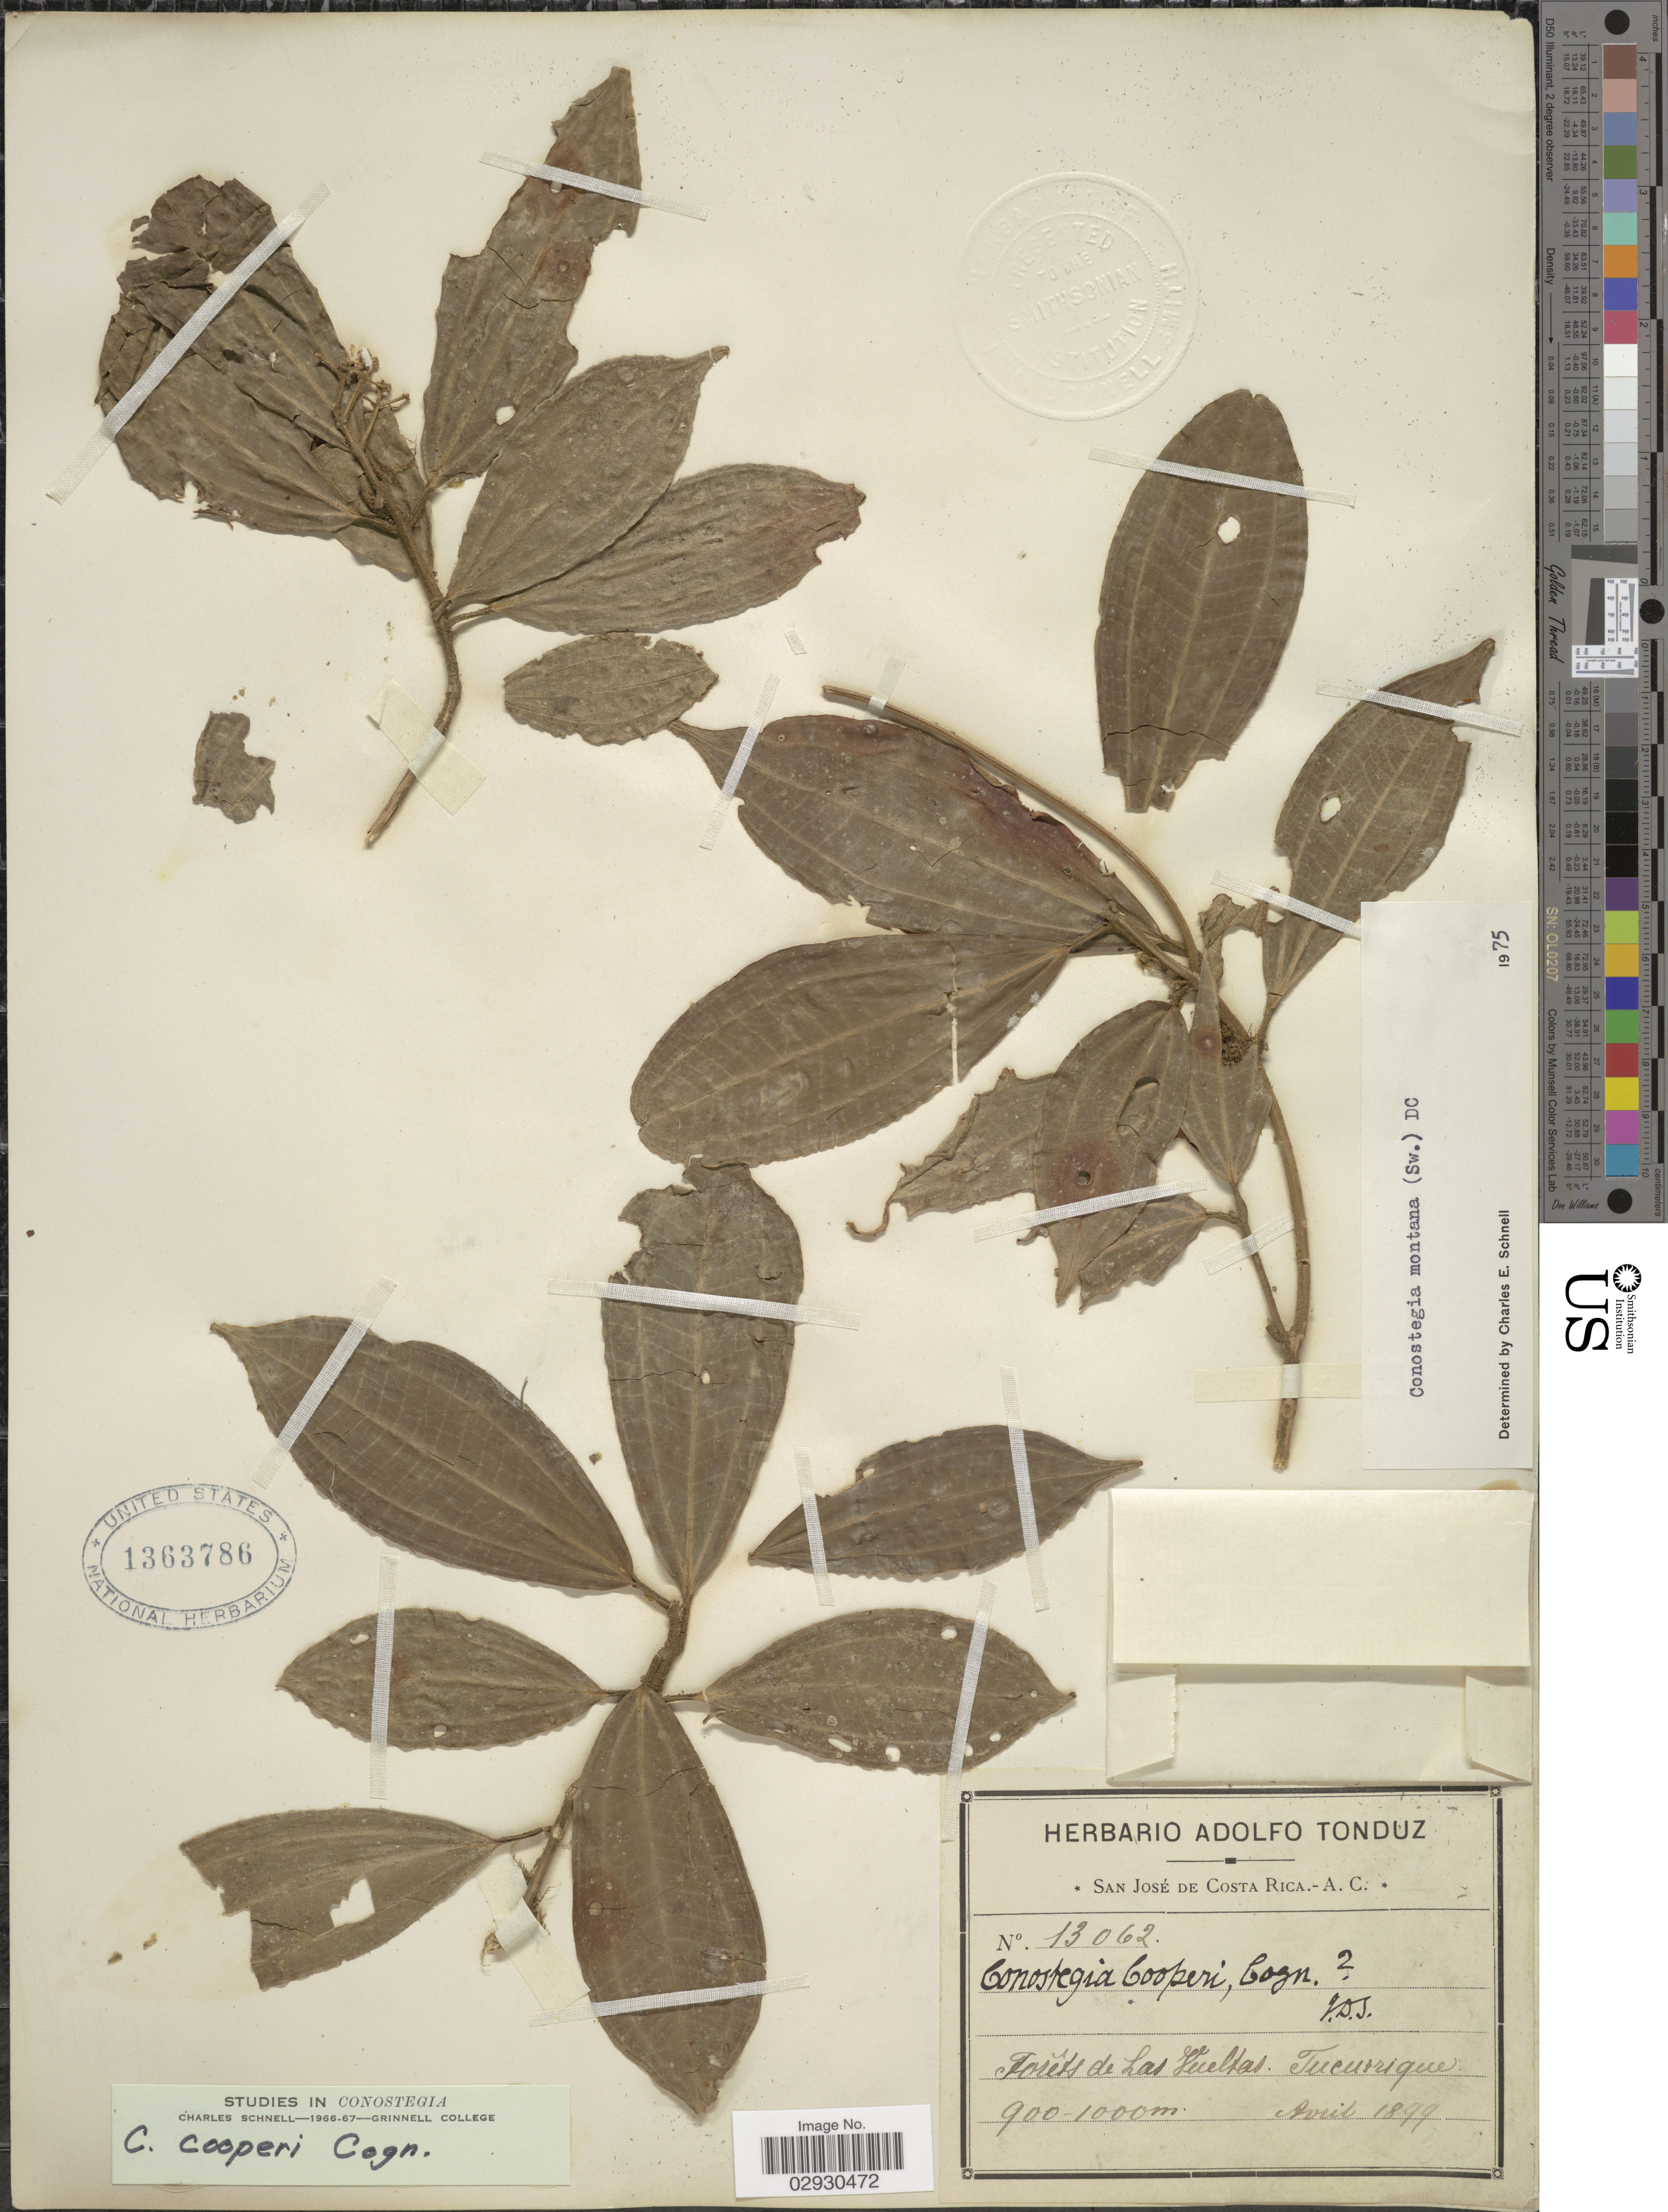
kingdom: Plantae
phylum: Tracheophyta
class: Magnoliopsida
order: Myrtales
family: Melastomataceae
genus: Conostegia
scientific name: Conostegia montana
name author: (Sw.) D. Don ex DC.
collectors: ex Herb. Adolfo Tonduz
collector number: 13062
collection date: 1899-04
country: Costa Rica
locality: Forêts de Las Vueltas, Tucurrique.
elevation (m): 900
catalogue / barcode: US 1363786